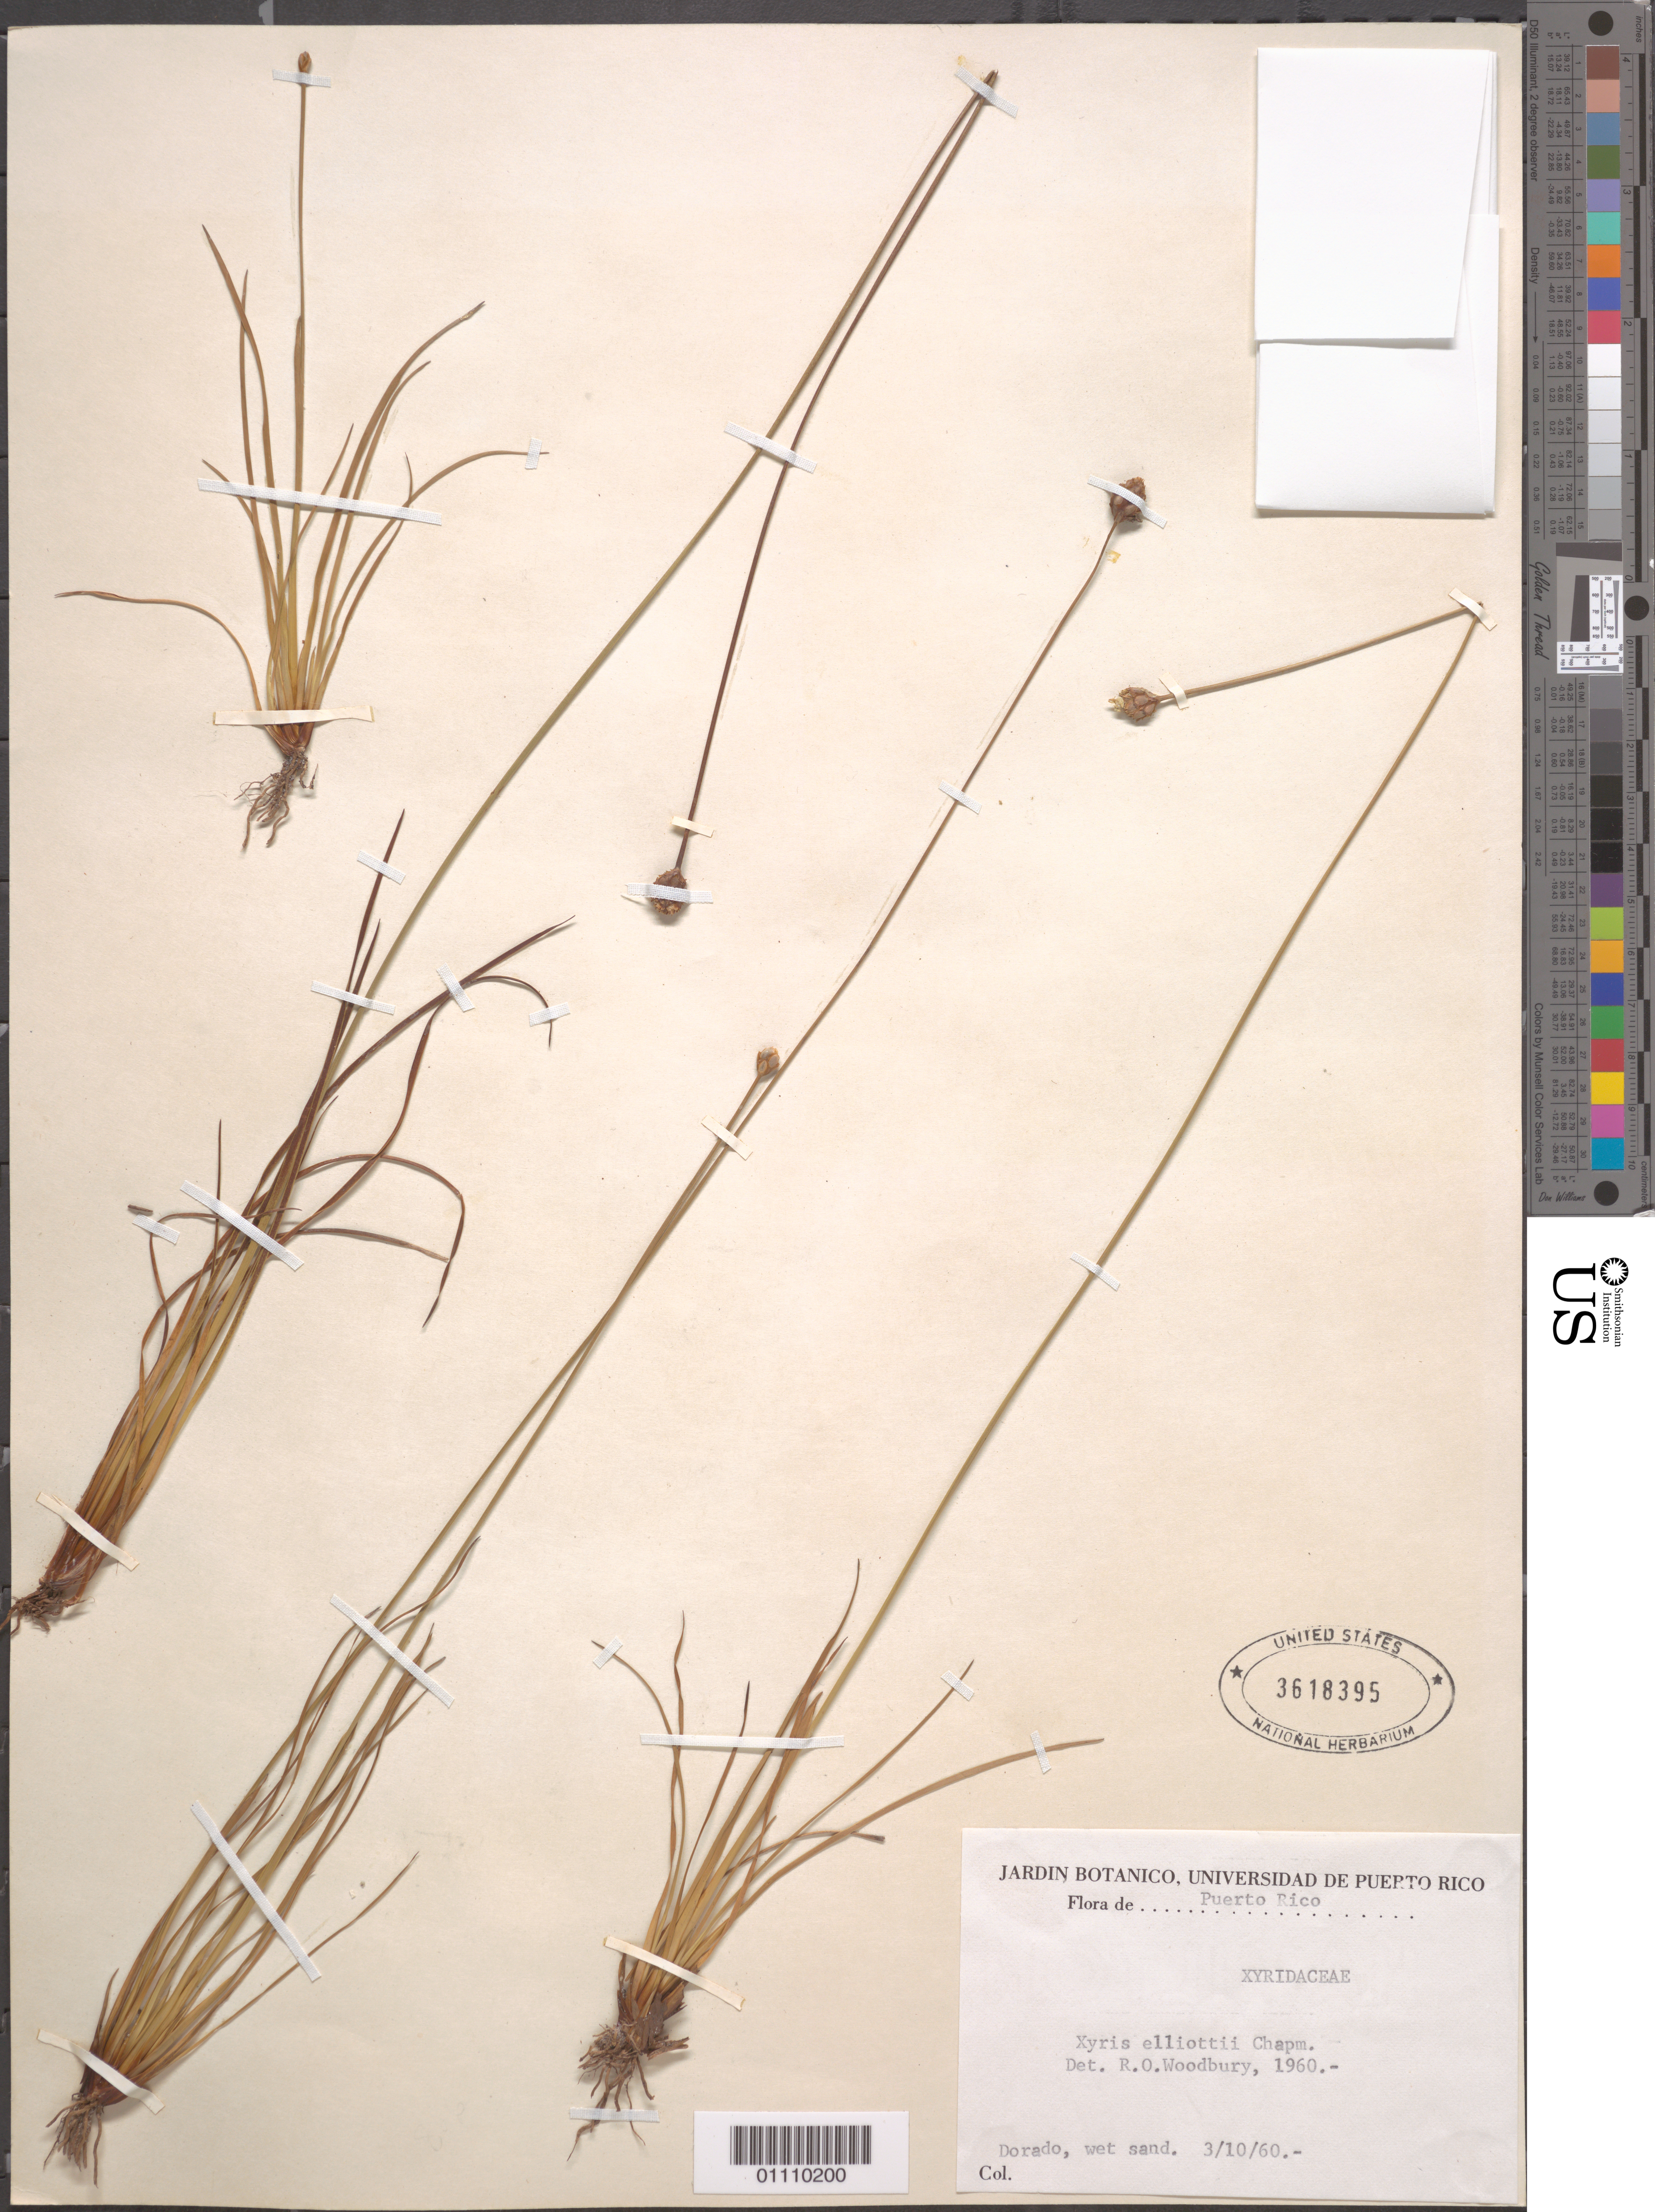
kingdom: Plantae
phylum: Tracheophyta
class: Liliopsida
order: Poales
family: Xyridaceae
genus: Xyris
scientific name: Xyris elliottii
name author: Chapm.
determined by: Woodbury, R. O.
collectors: R. O. Woodbury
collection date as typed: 10 Mar 1960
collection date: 1960-03-10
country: Puerto Rico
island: Puerto Rico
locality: Dorado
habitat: Wet sand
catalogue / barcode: US 3618395